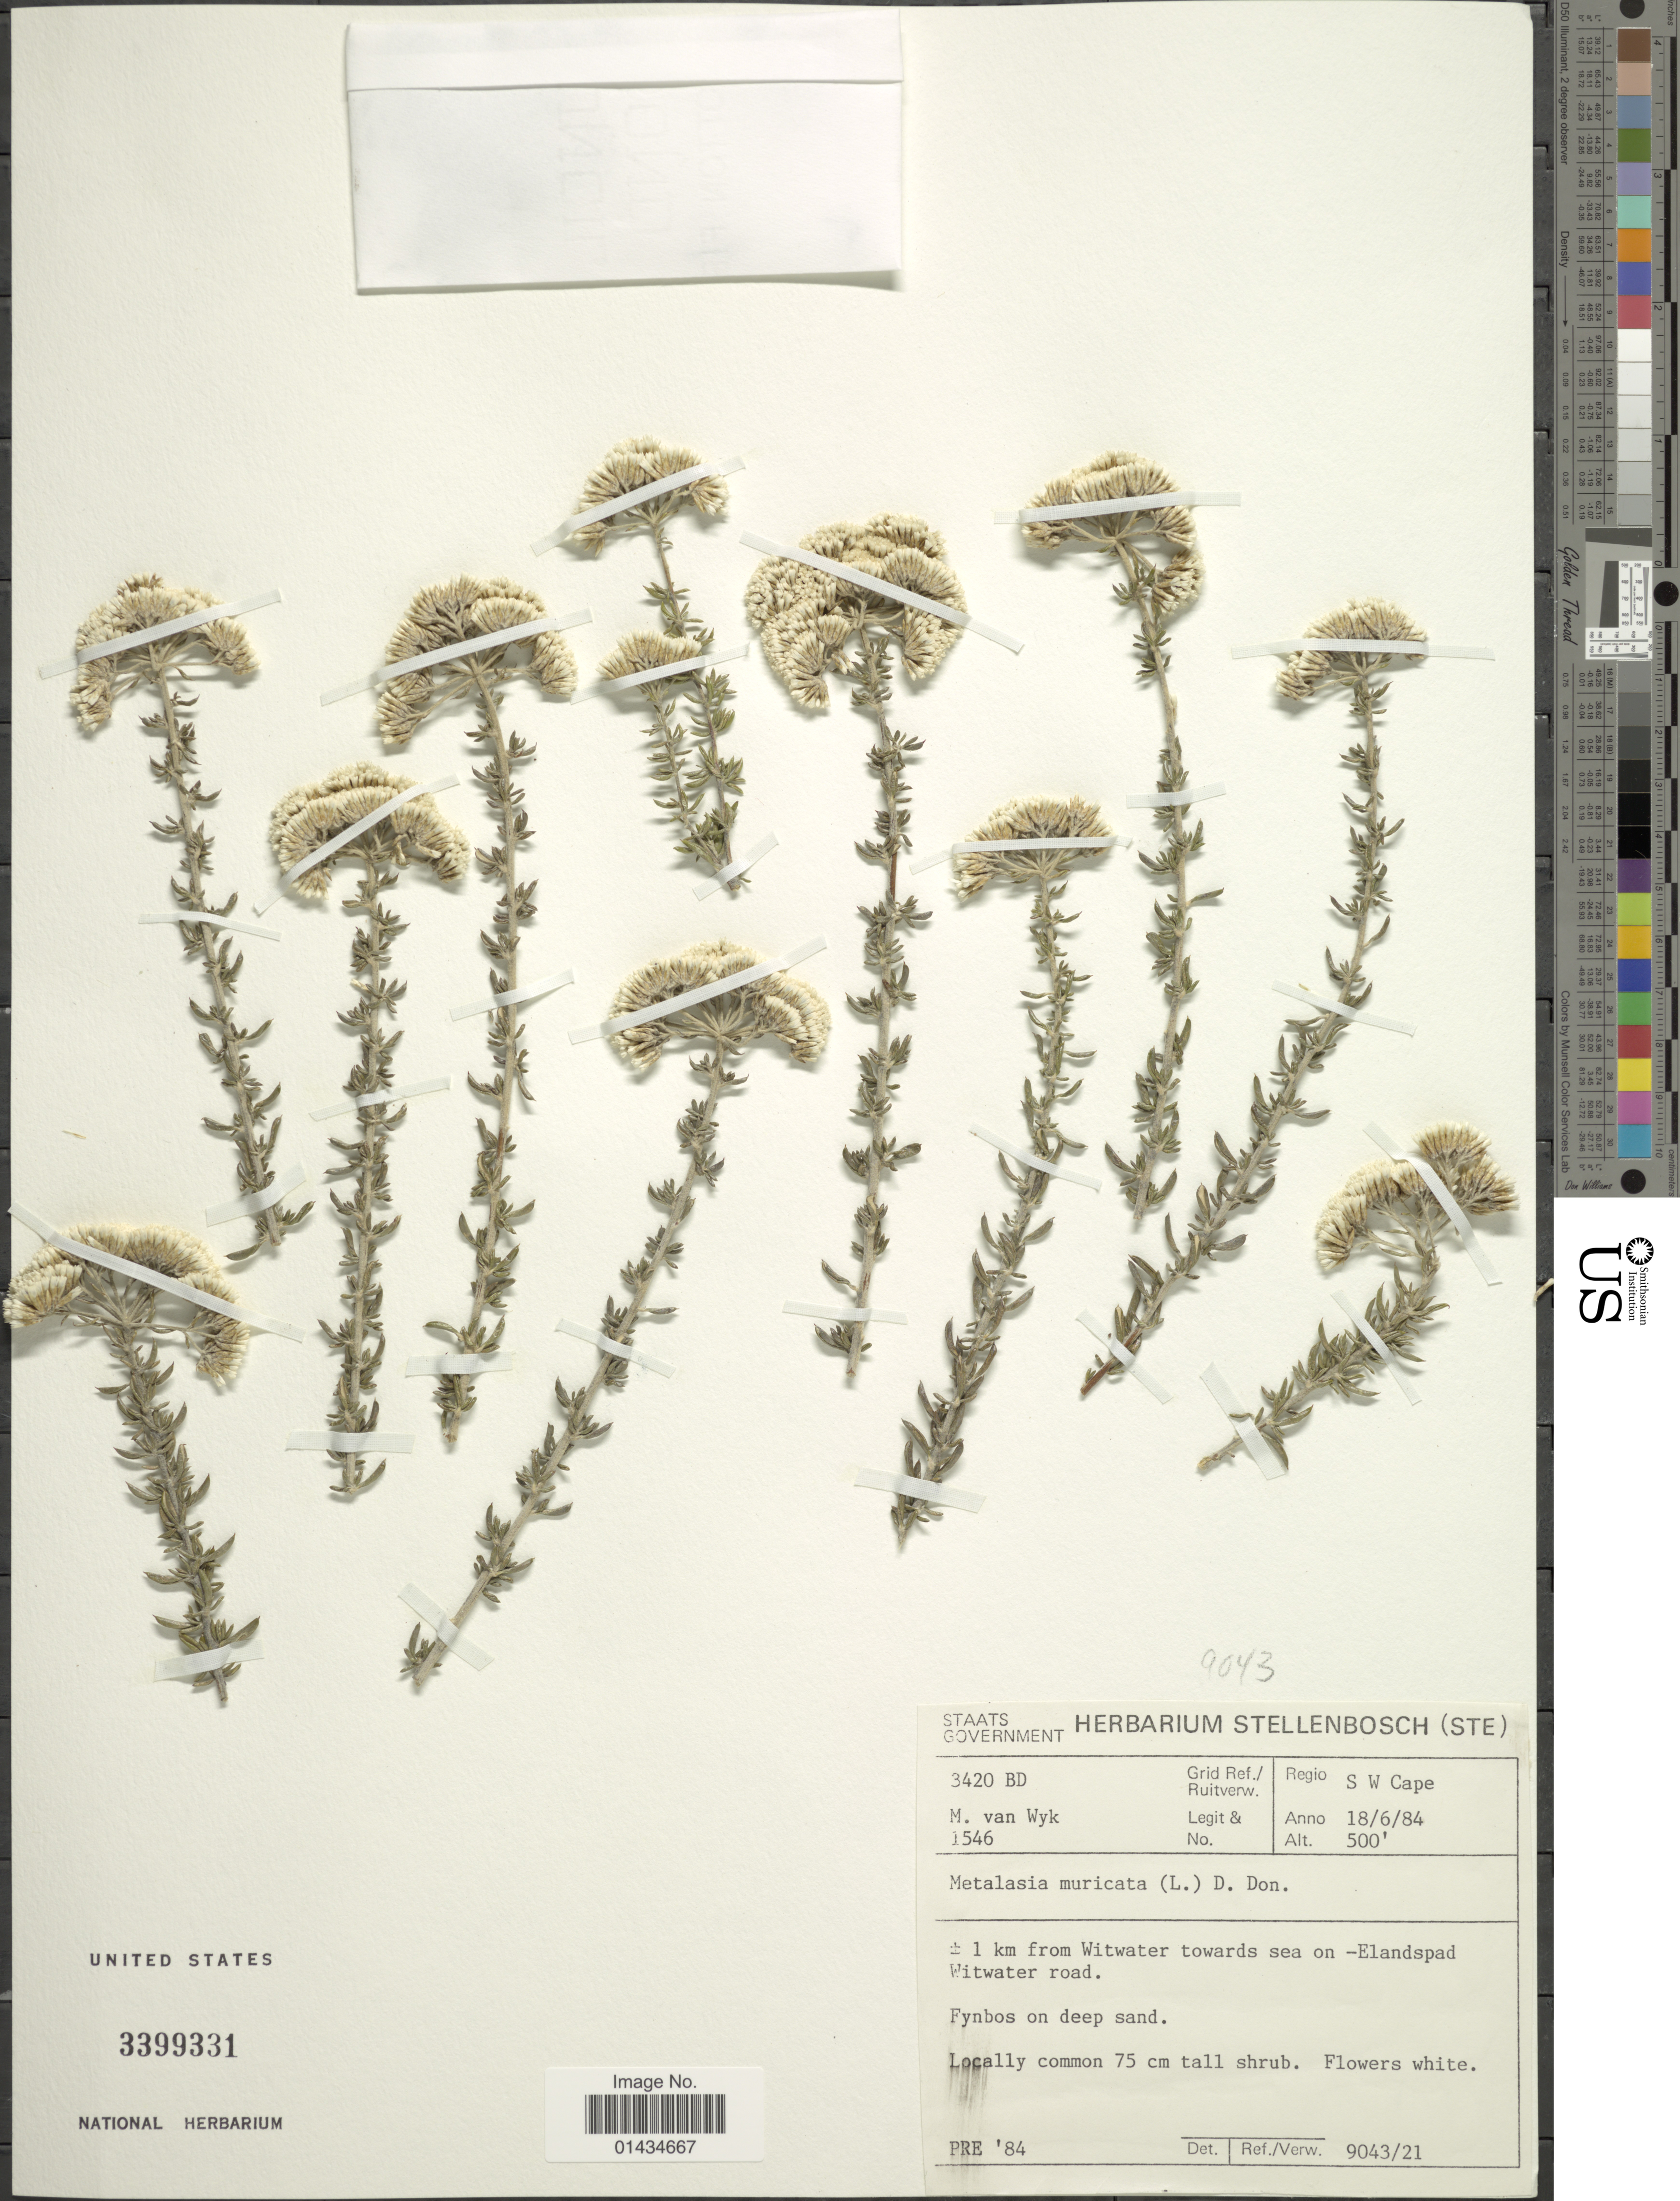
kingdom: Plantae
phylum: Tracheophyta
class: Magnoliopsida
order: Asterales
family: Asteraceae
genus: Metalasia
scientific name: Metalasia muricata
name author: (L.) D. Don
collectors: M. Van Wyk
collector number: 1546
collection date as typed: Transcribed d/m/y: 18/6/84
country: South Africa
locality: ± 1 km from Witwater towards sea on- Elandspad, Witwater road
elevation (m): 152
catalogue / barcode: US 3399331